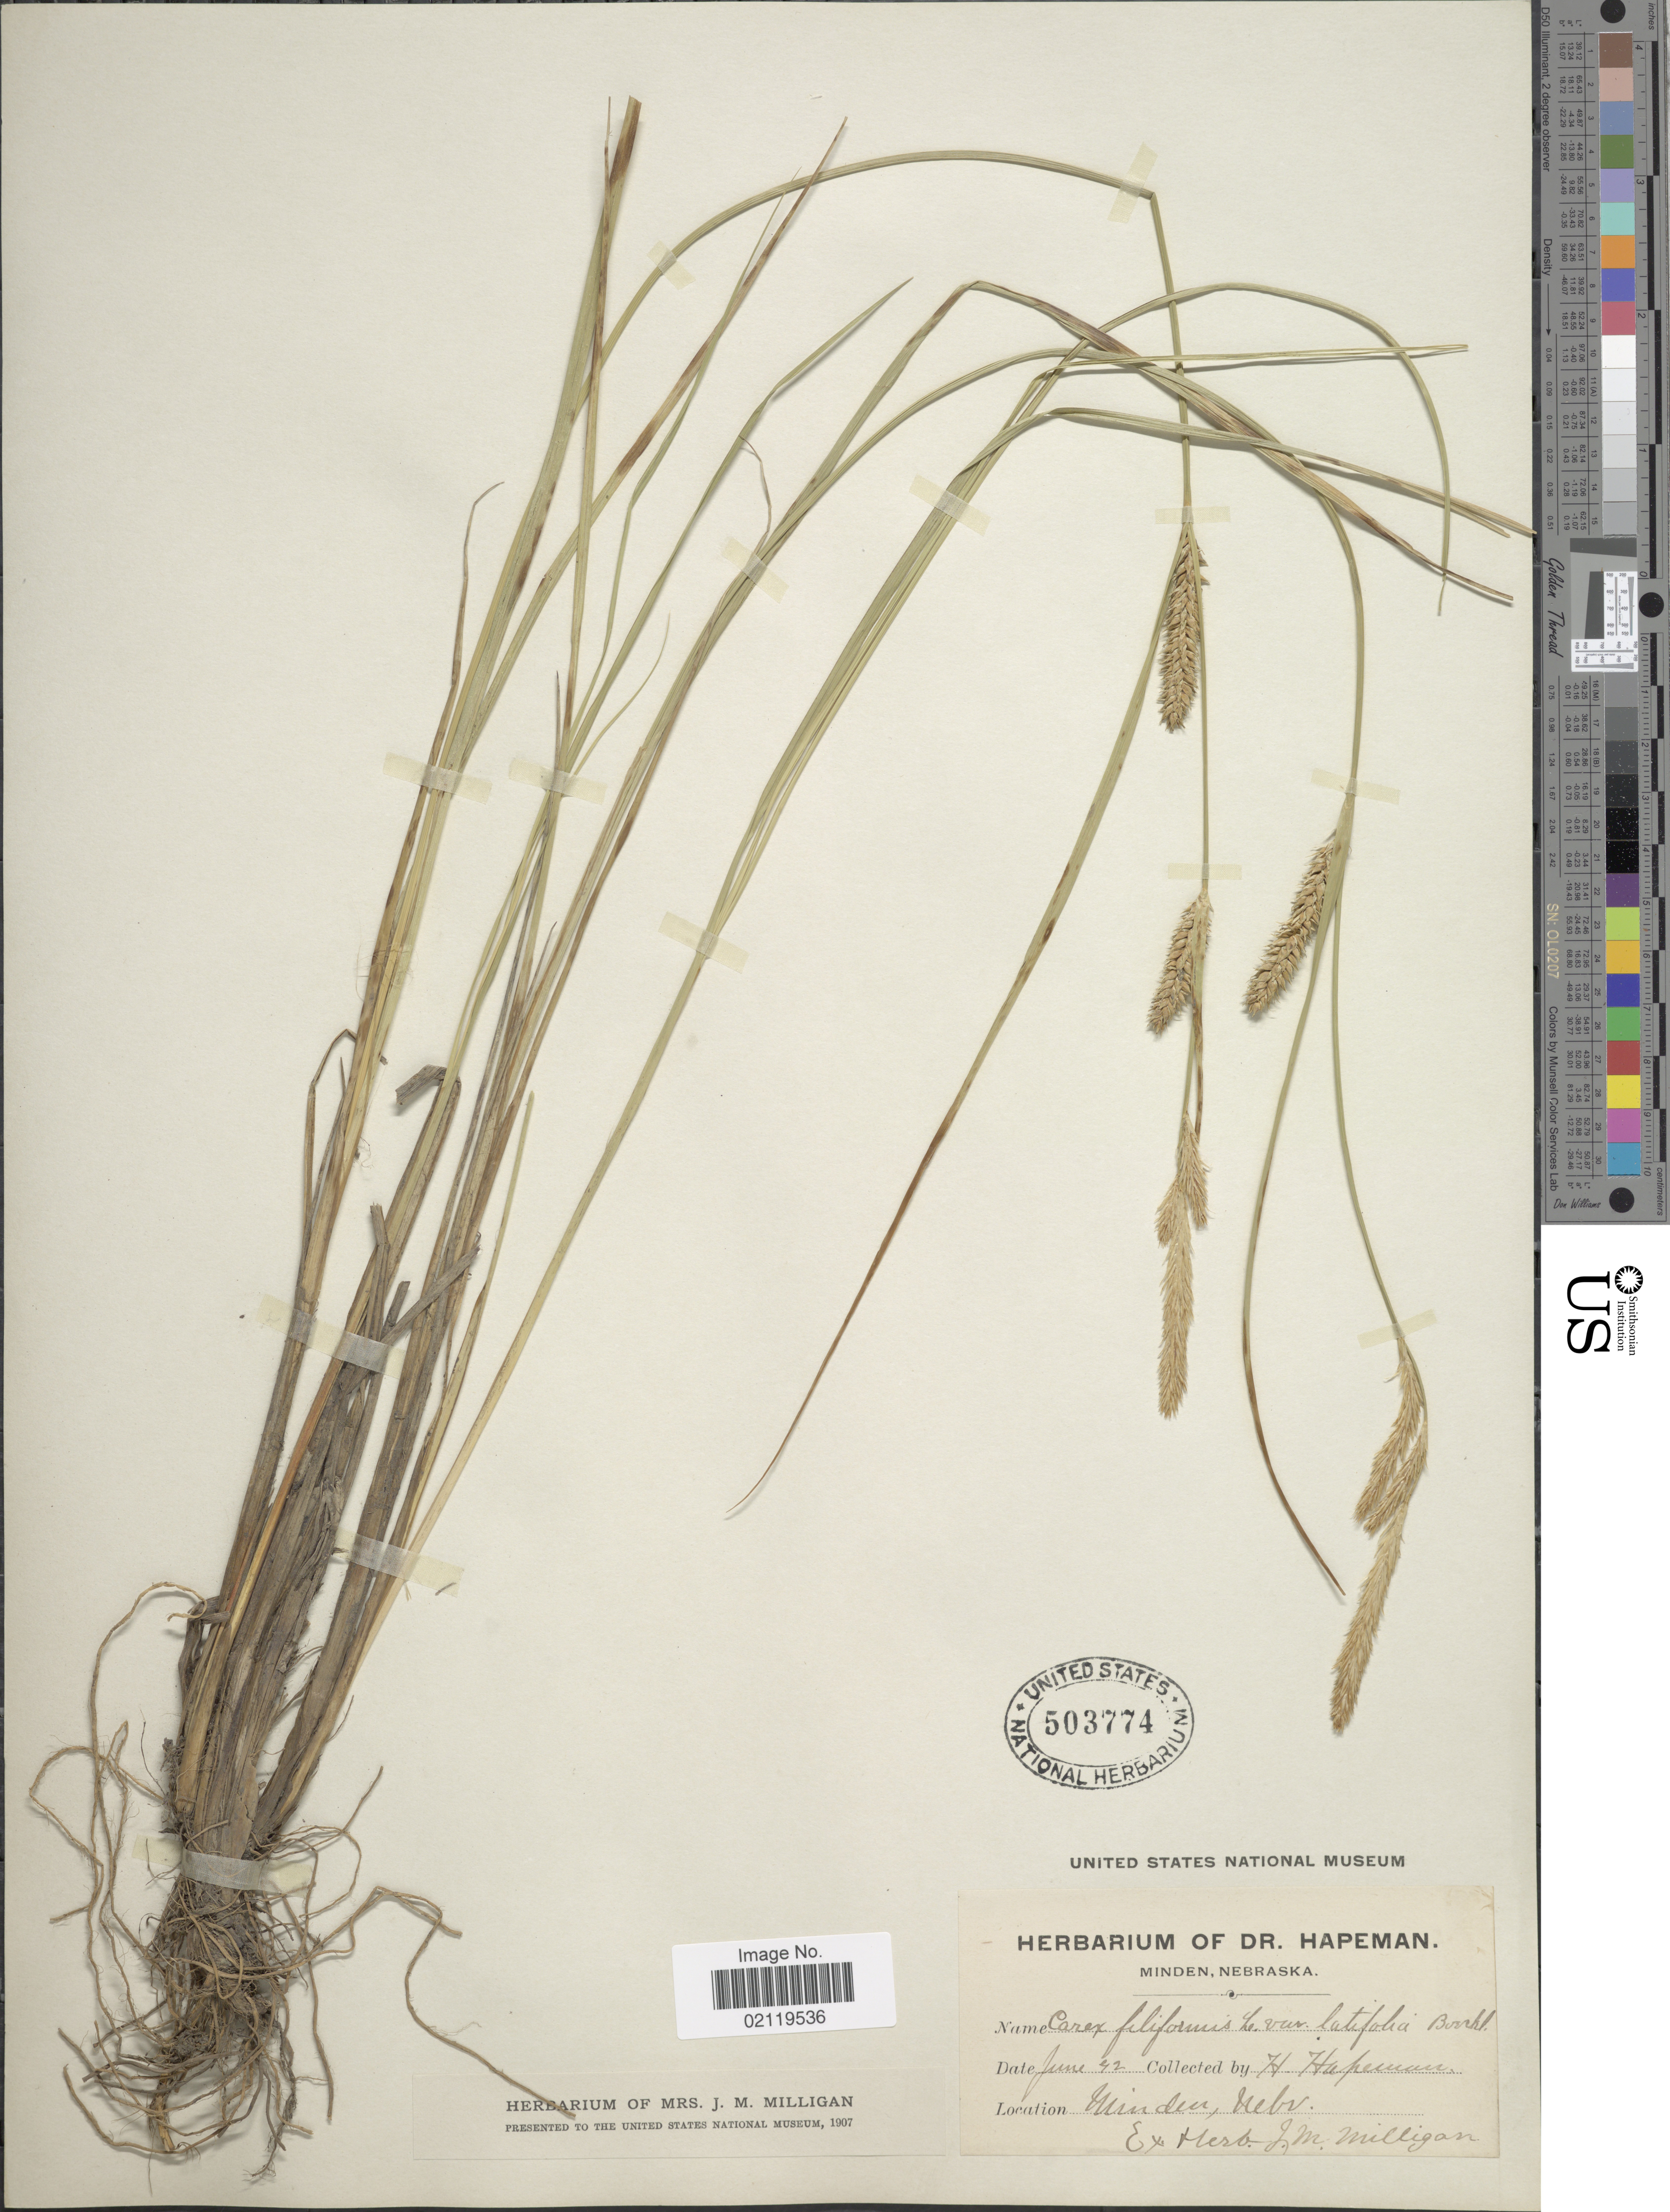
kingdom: Plantae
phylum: Tracheophyta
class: Liliopsida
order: Poales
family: Cyperaceae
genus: Carex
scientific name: Carex pellita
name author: Muhl. ex Willd.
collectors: H. Hapeman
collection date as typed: Transcribed d/m/y: /6/42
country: United States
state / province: Nebraska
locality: Minden, Nebr.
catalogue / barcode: US 503774